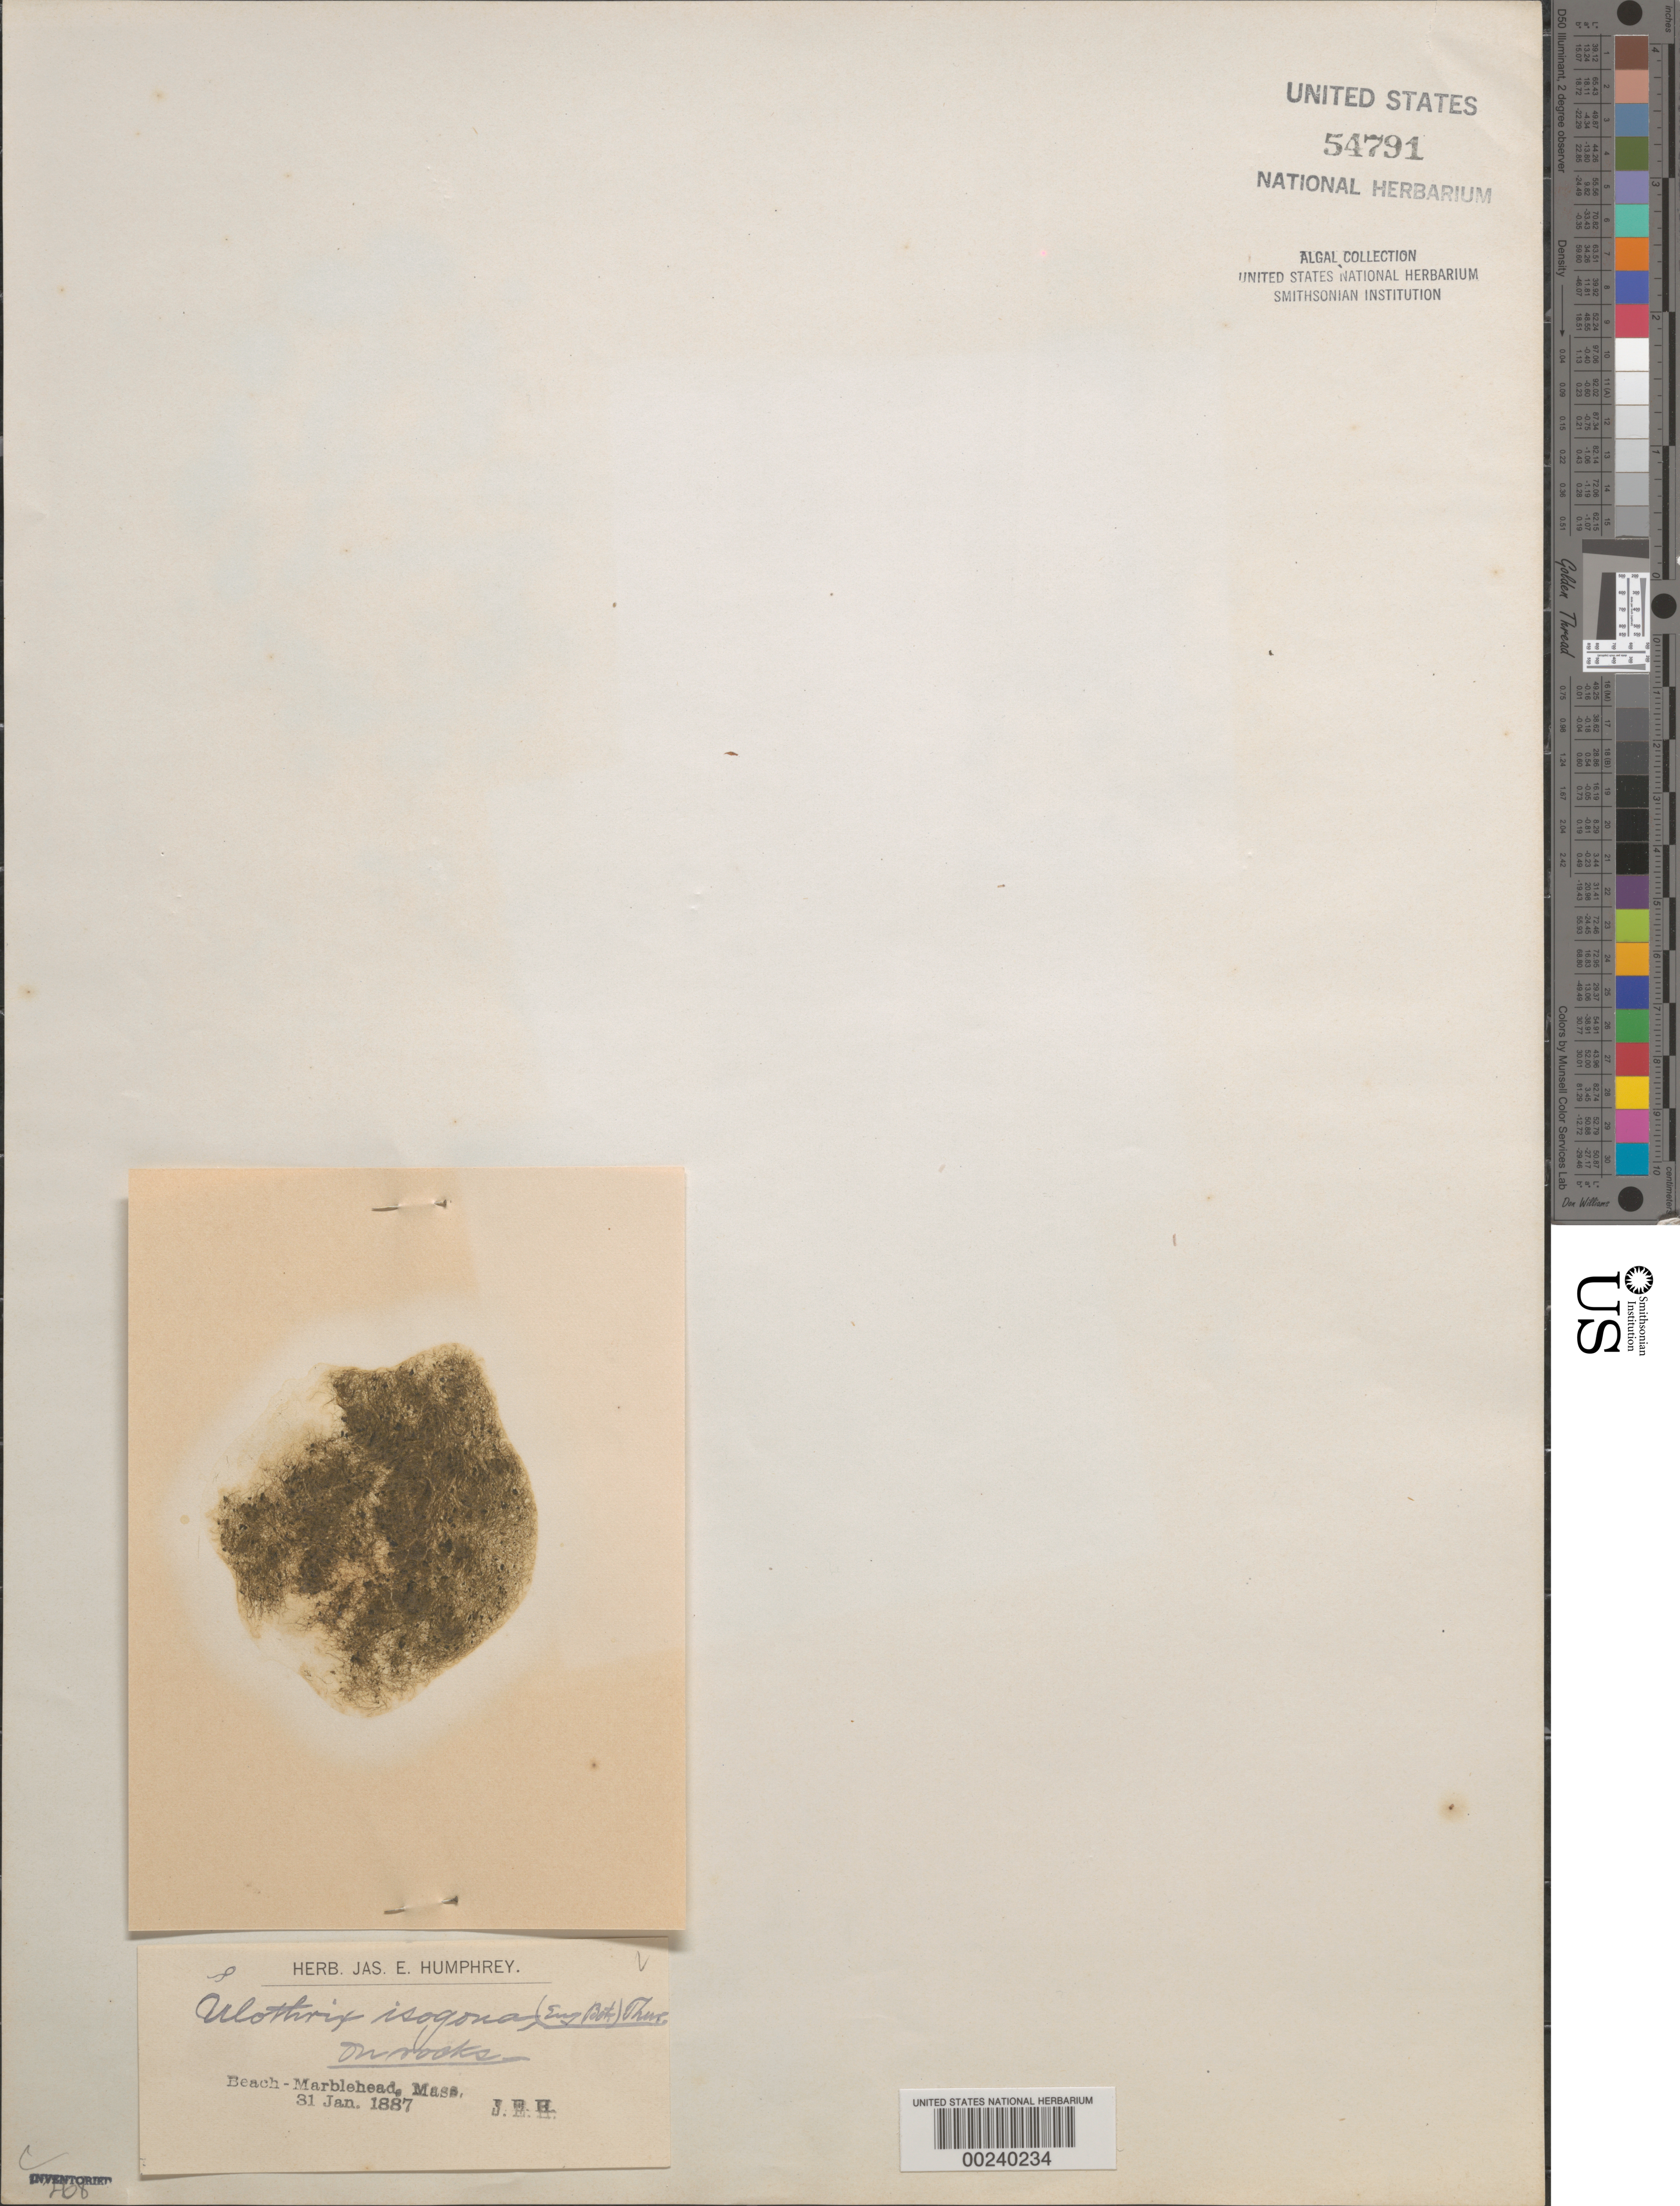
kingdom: Plantae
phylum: Chlorophyta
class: Ulvophyceae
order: Ulotrichales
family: Ulotrichaceae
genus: Ulothrix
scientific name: Ulothrix isogona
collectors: J. Humphrey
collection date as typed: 31 Jan 1887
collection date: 1887-01-31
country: United States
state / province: Massachusetts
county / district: Essex County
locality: Marblehead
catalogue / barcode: US 54791